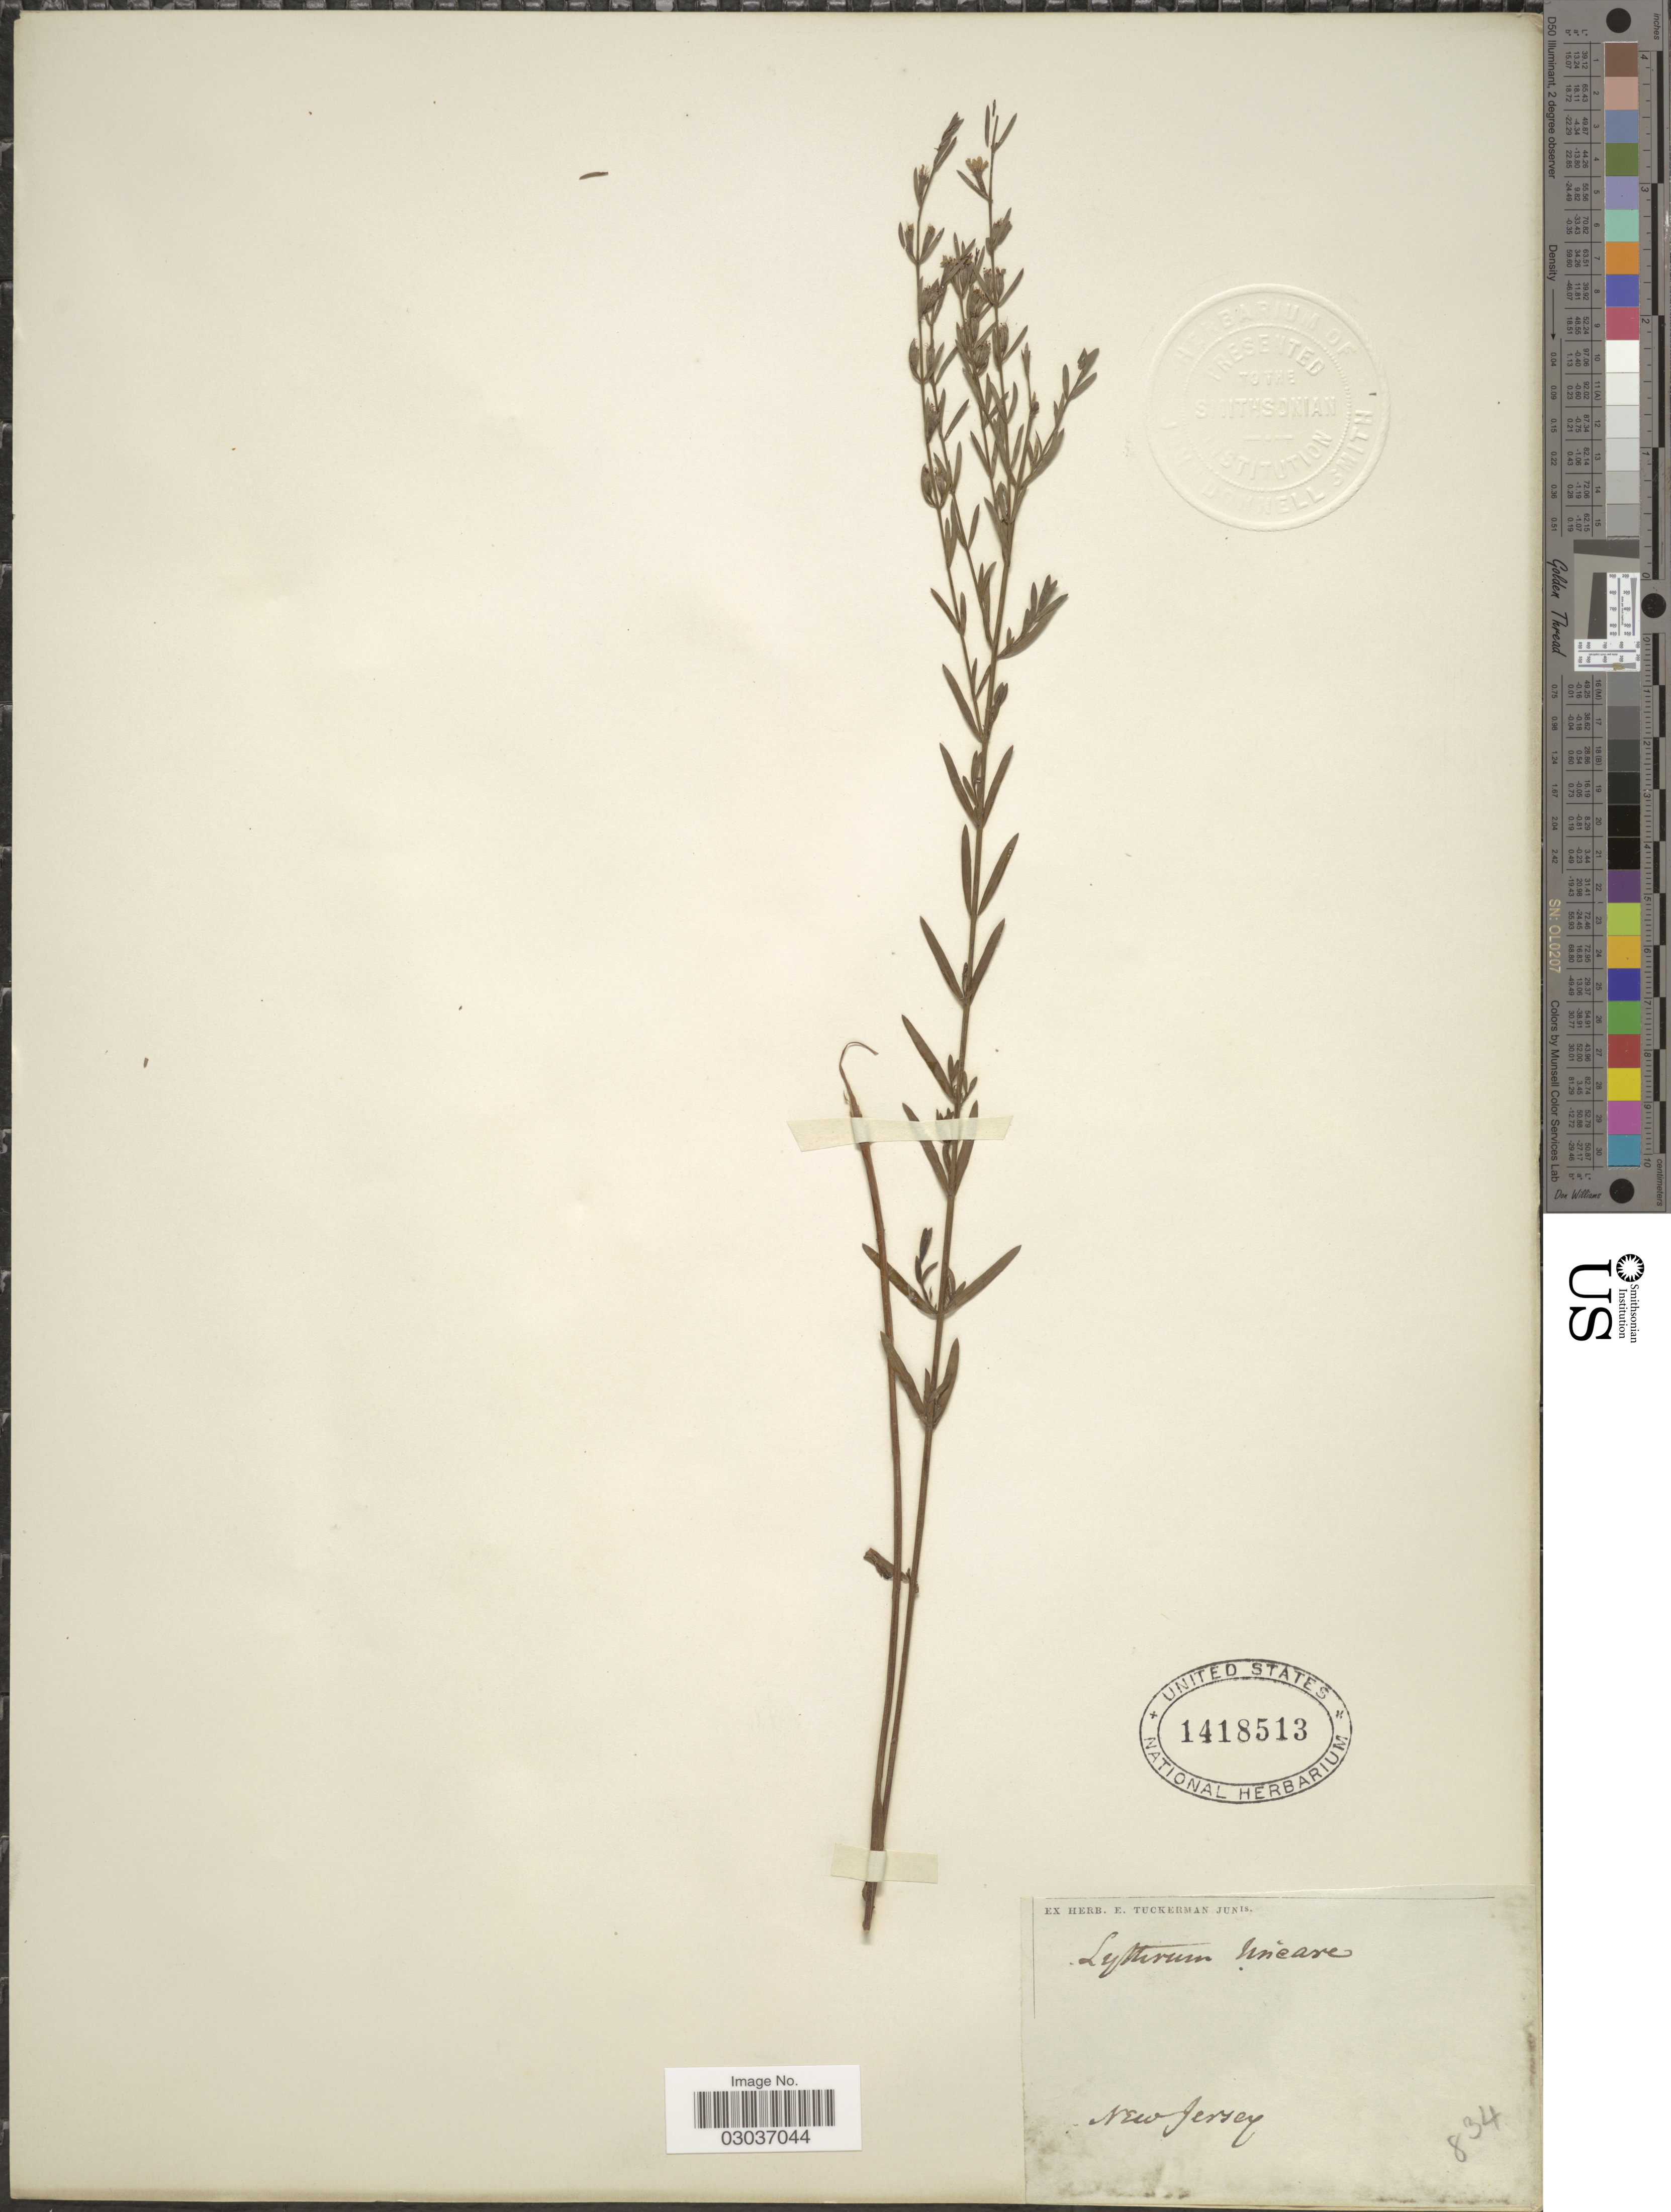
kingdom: Plantae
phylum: Tracheophyta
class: Magnoliopsida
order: Myrtales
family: Lythraceae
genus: Lythrum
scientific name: Lythrum lineare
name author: L.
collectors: ex herb. E. Tuckerman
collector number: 834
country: United States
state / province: New Jersey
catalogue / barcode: US 1418513